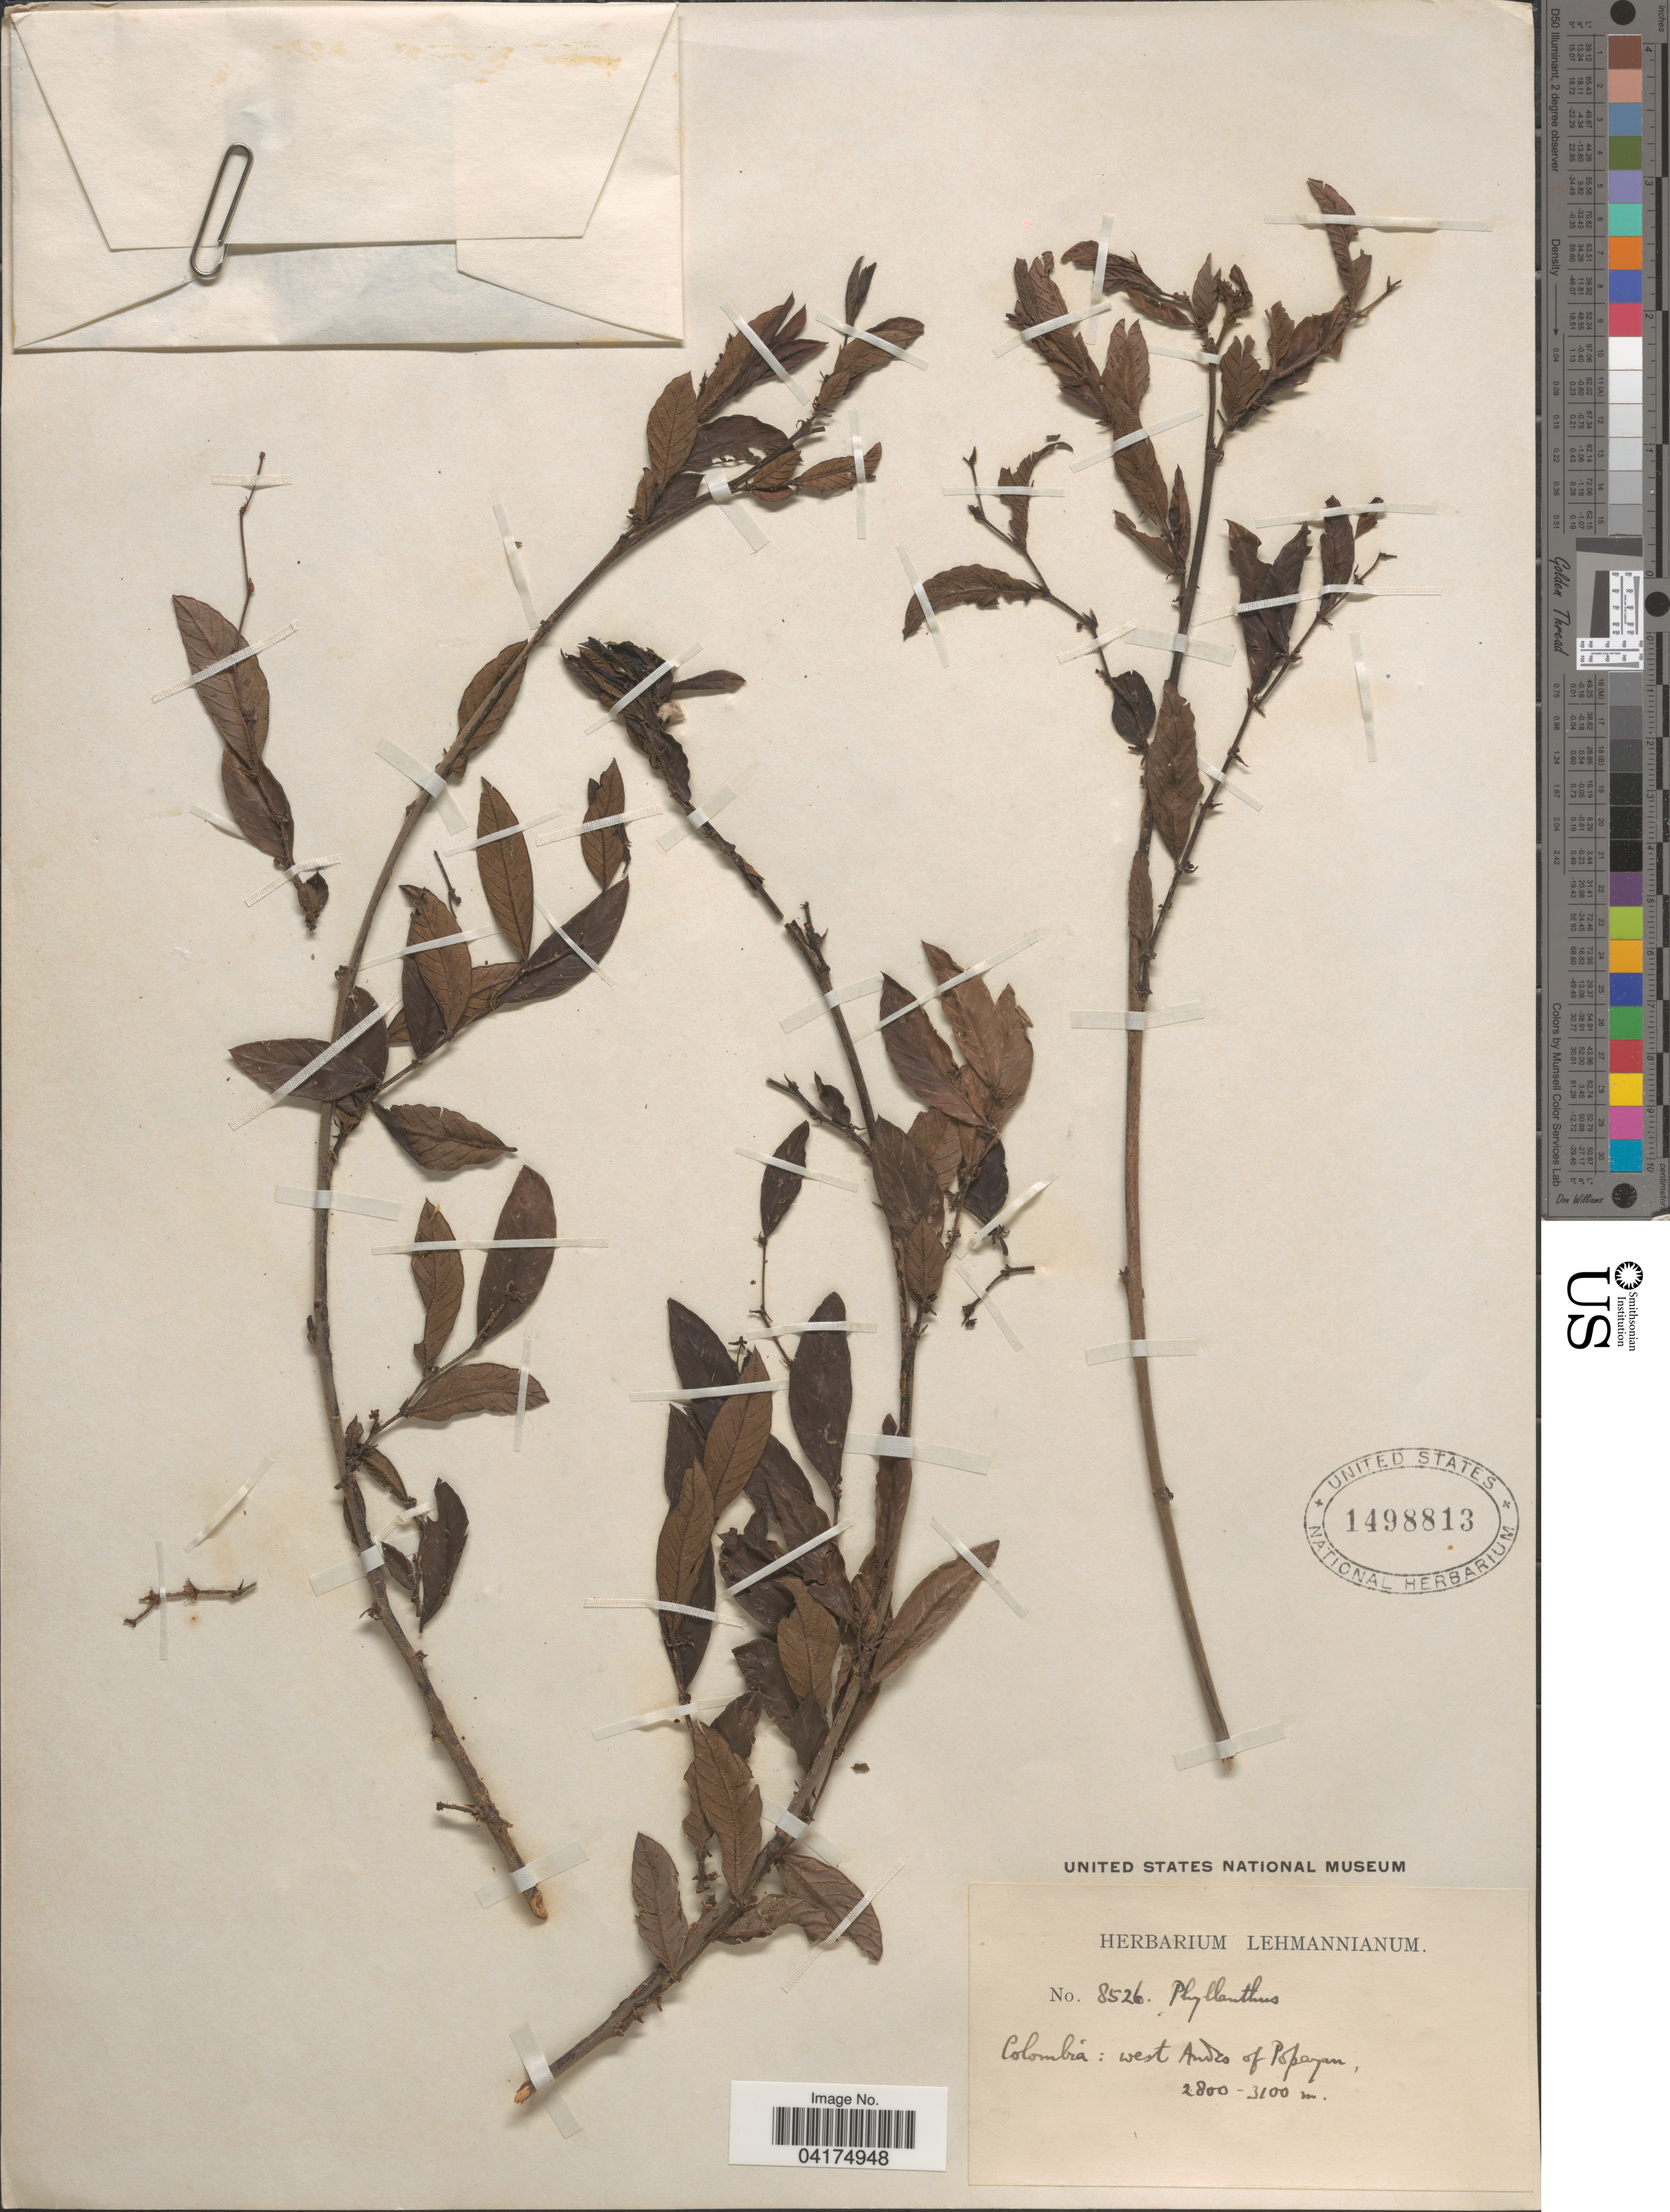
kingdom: Plantae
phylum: Tracheophyta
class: Magnoliopsida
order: Malpighiales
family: Phyllanthaceae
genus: Phyllanthus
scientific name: Phyllanthus sp.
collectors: ex herb. Lehmannianum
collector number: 8526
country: Colombia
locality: West of Andes of Popayan.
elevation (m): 2800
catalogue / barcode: US 1498813